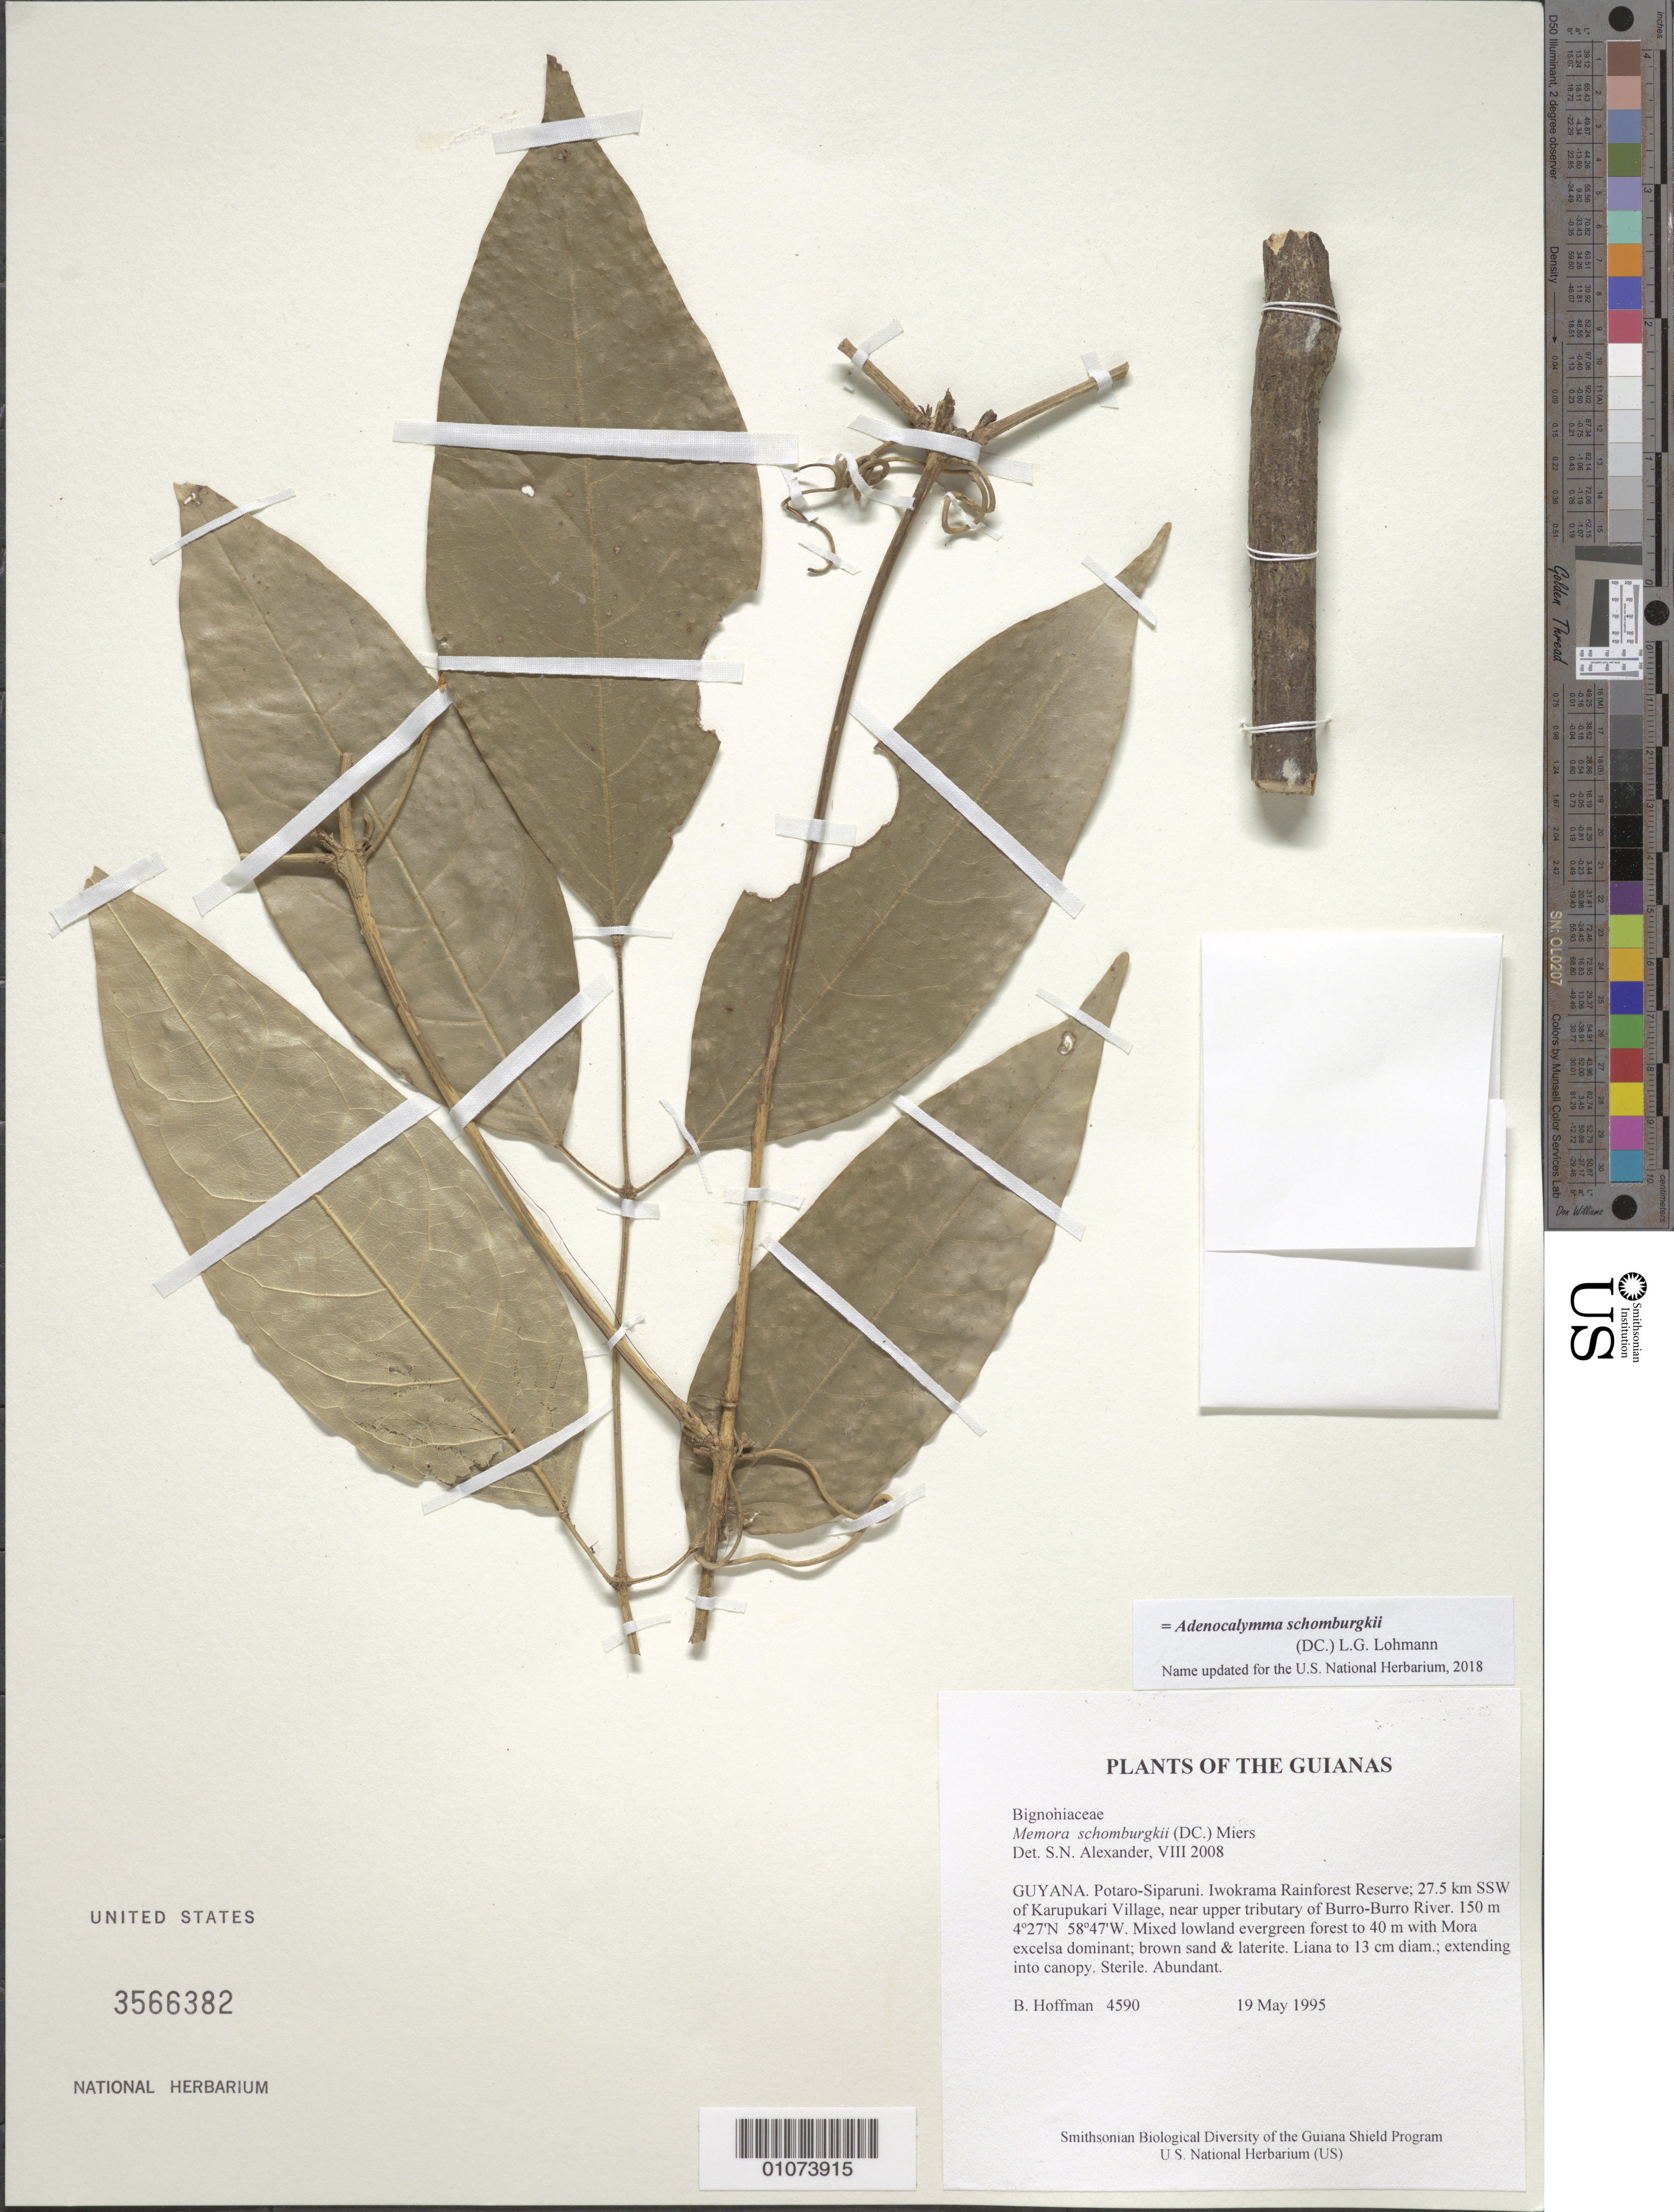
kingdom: Plantae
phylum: Tracheophyta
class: Magnoliopsida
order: Lamiales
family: Bignoniaceae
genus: Adenocalymma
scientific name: Adenocalymma schomburgkii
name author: (DC.) L.G. Lohmann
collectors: B. Hoffman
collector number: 4590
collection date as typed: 19 May 1995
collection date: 1995-05-19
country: Guyana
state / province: Potaro-Siparuni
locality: Iwokrama Rainforest Reserve; 27.5 km SSW of Karupukari Village, near upper tributary of Burro-Burro River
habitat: Mixed lowland evergreen forest to 40 m with Mora excelsa dominant; brown sand & laterite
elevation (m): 150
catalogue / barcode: US 3566382